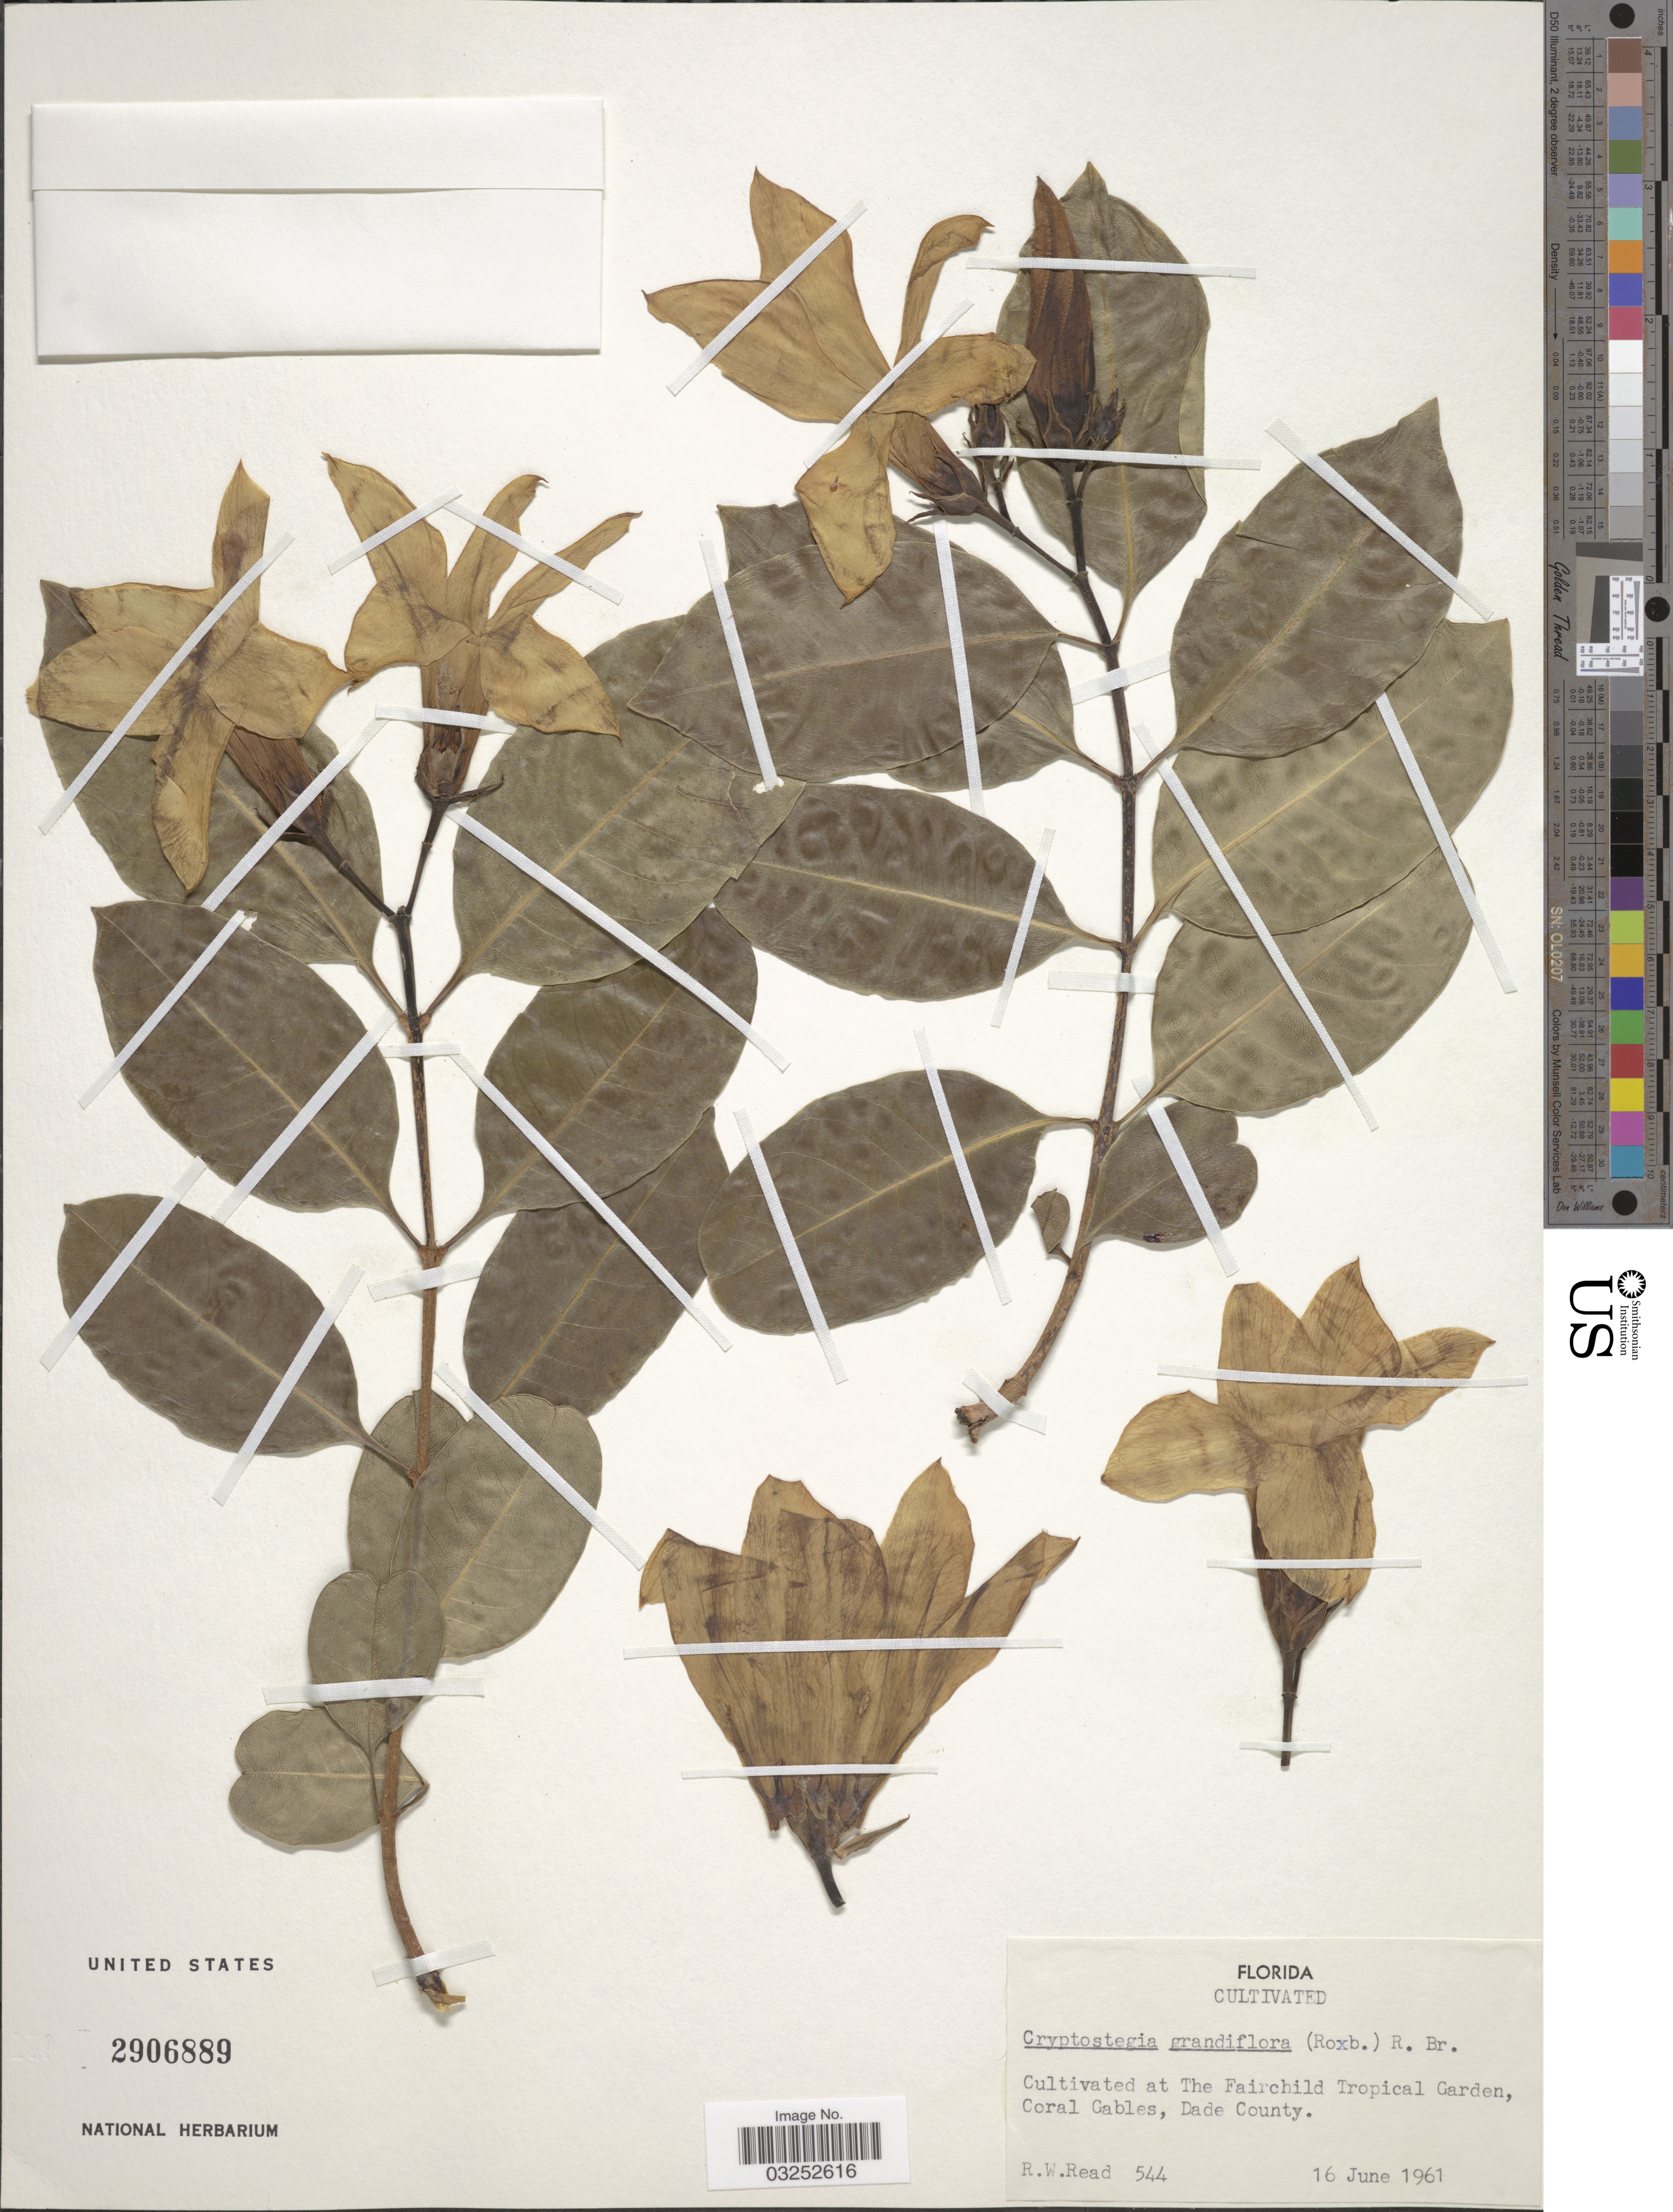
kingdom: Plantae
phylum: Tracheophyta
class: Magnoliopsida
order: Gentianales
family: Apocynaceae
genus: Cryptostegia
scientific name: Cryptostegia grandiflora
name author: Roxb. ex R. Br.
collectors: R. W. Read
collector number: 544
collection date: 1961-06-16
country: United States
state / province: Florida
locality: The Fairchild Tropical Garden, Coral Gables, Dade County.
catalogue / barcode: US 2906889